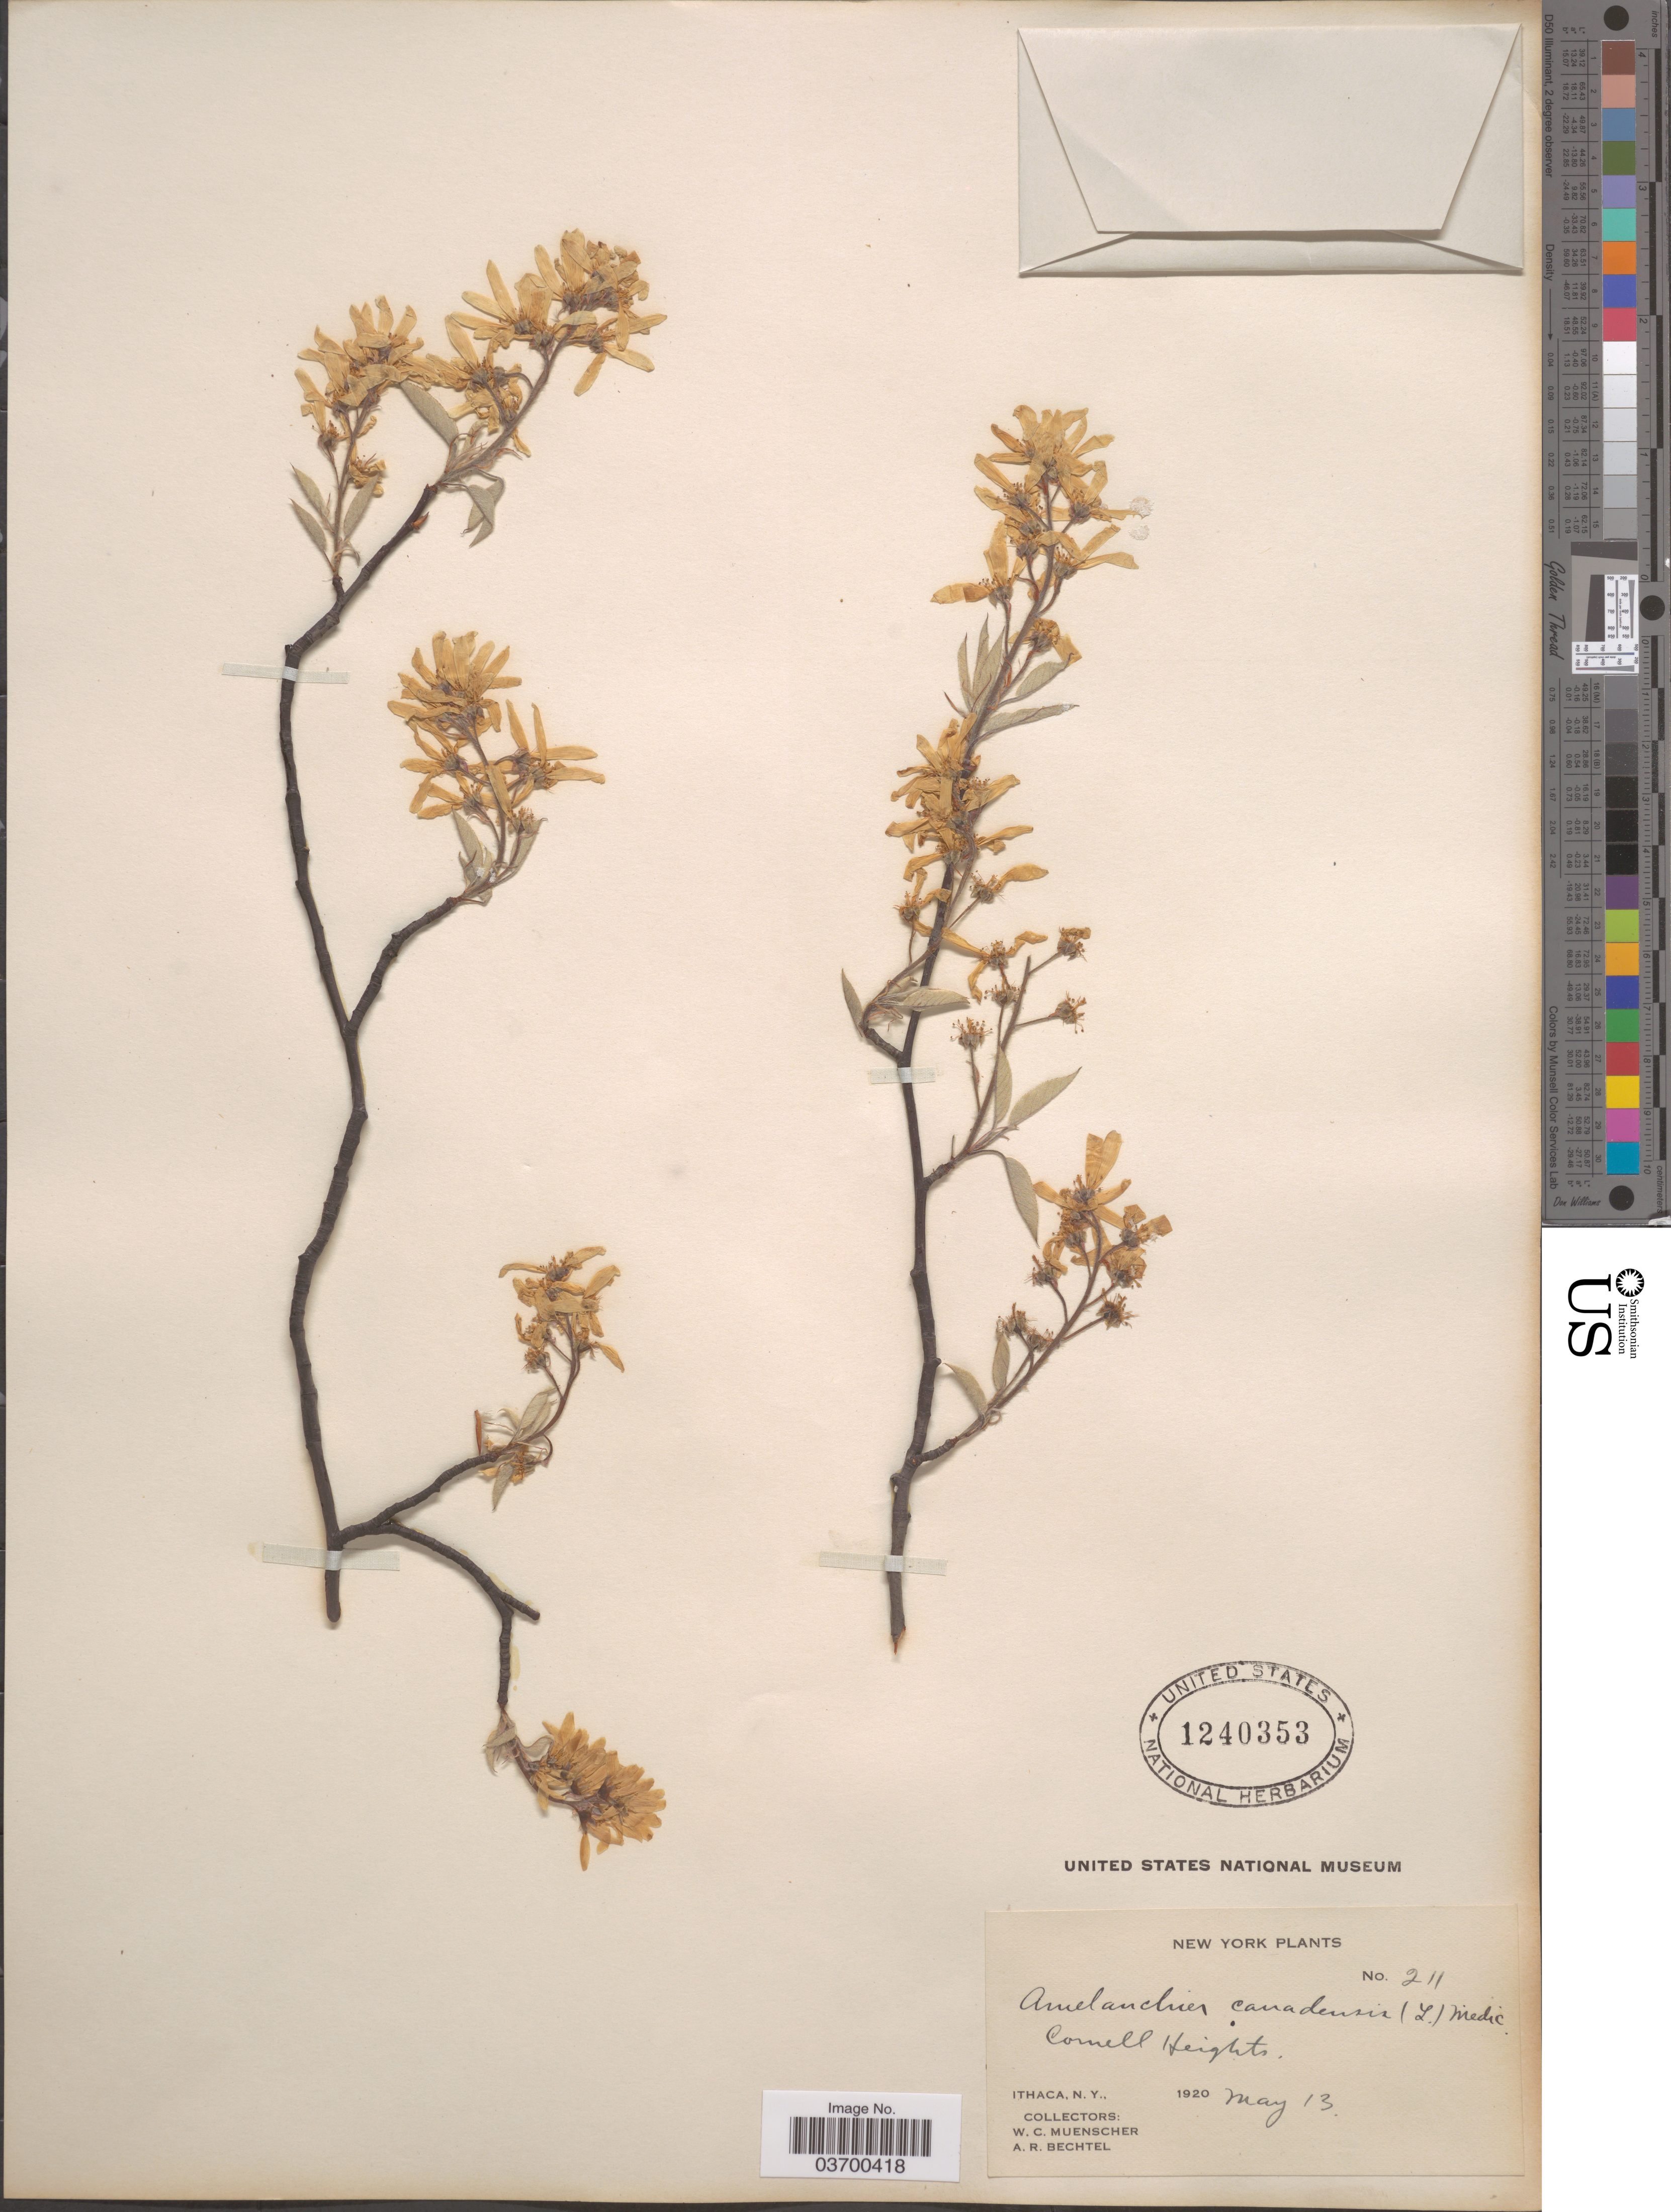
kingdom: Plantae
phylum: Tracheophyta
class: Magnoliopsida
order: Rosales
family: Rosaceae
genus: Amelanchier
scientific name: Amelanchier canadensis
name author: (L.) Medic.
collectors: W. Muenscher & A. Bechtel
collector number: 211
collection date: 1920-05-13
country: United States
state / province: New York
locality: Cornell Heights. Ithaca.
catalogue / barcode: US 1240353